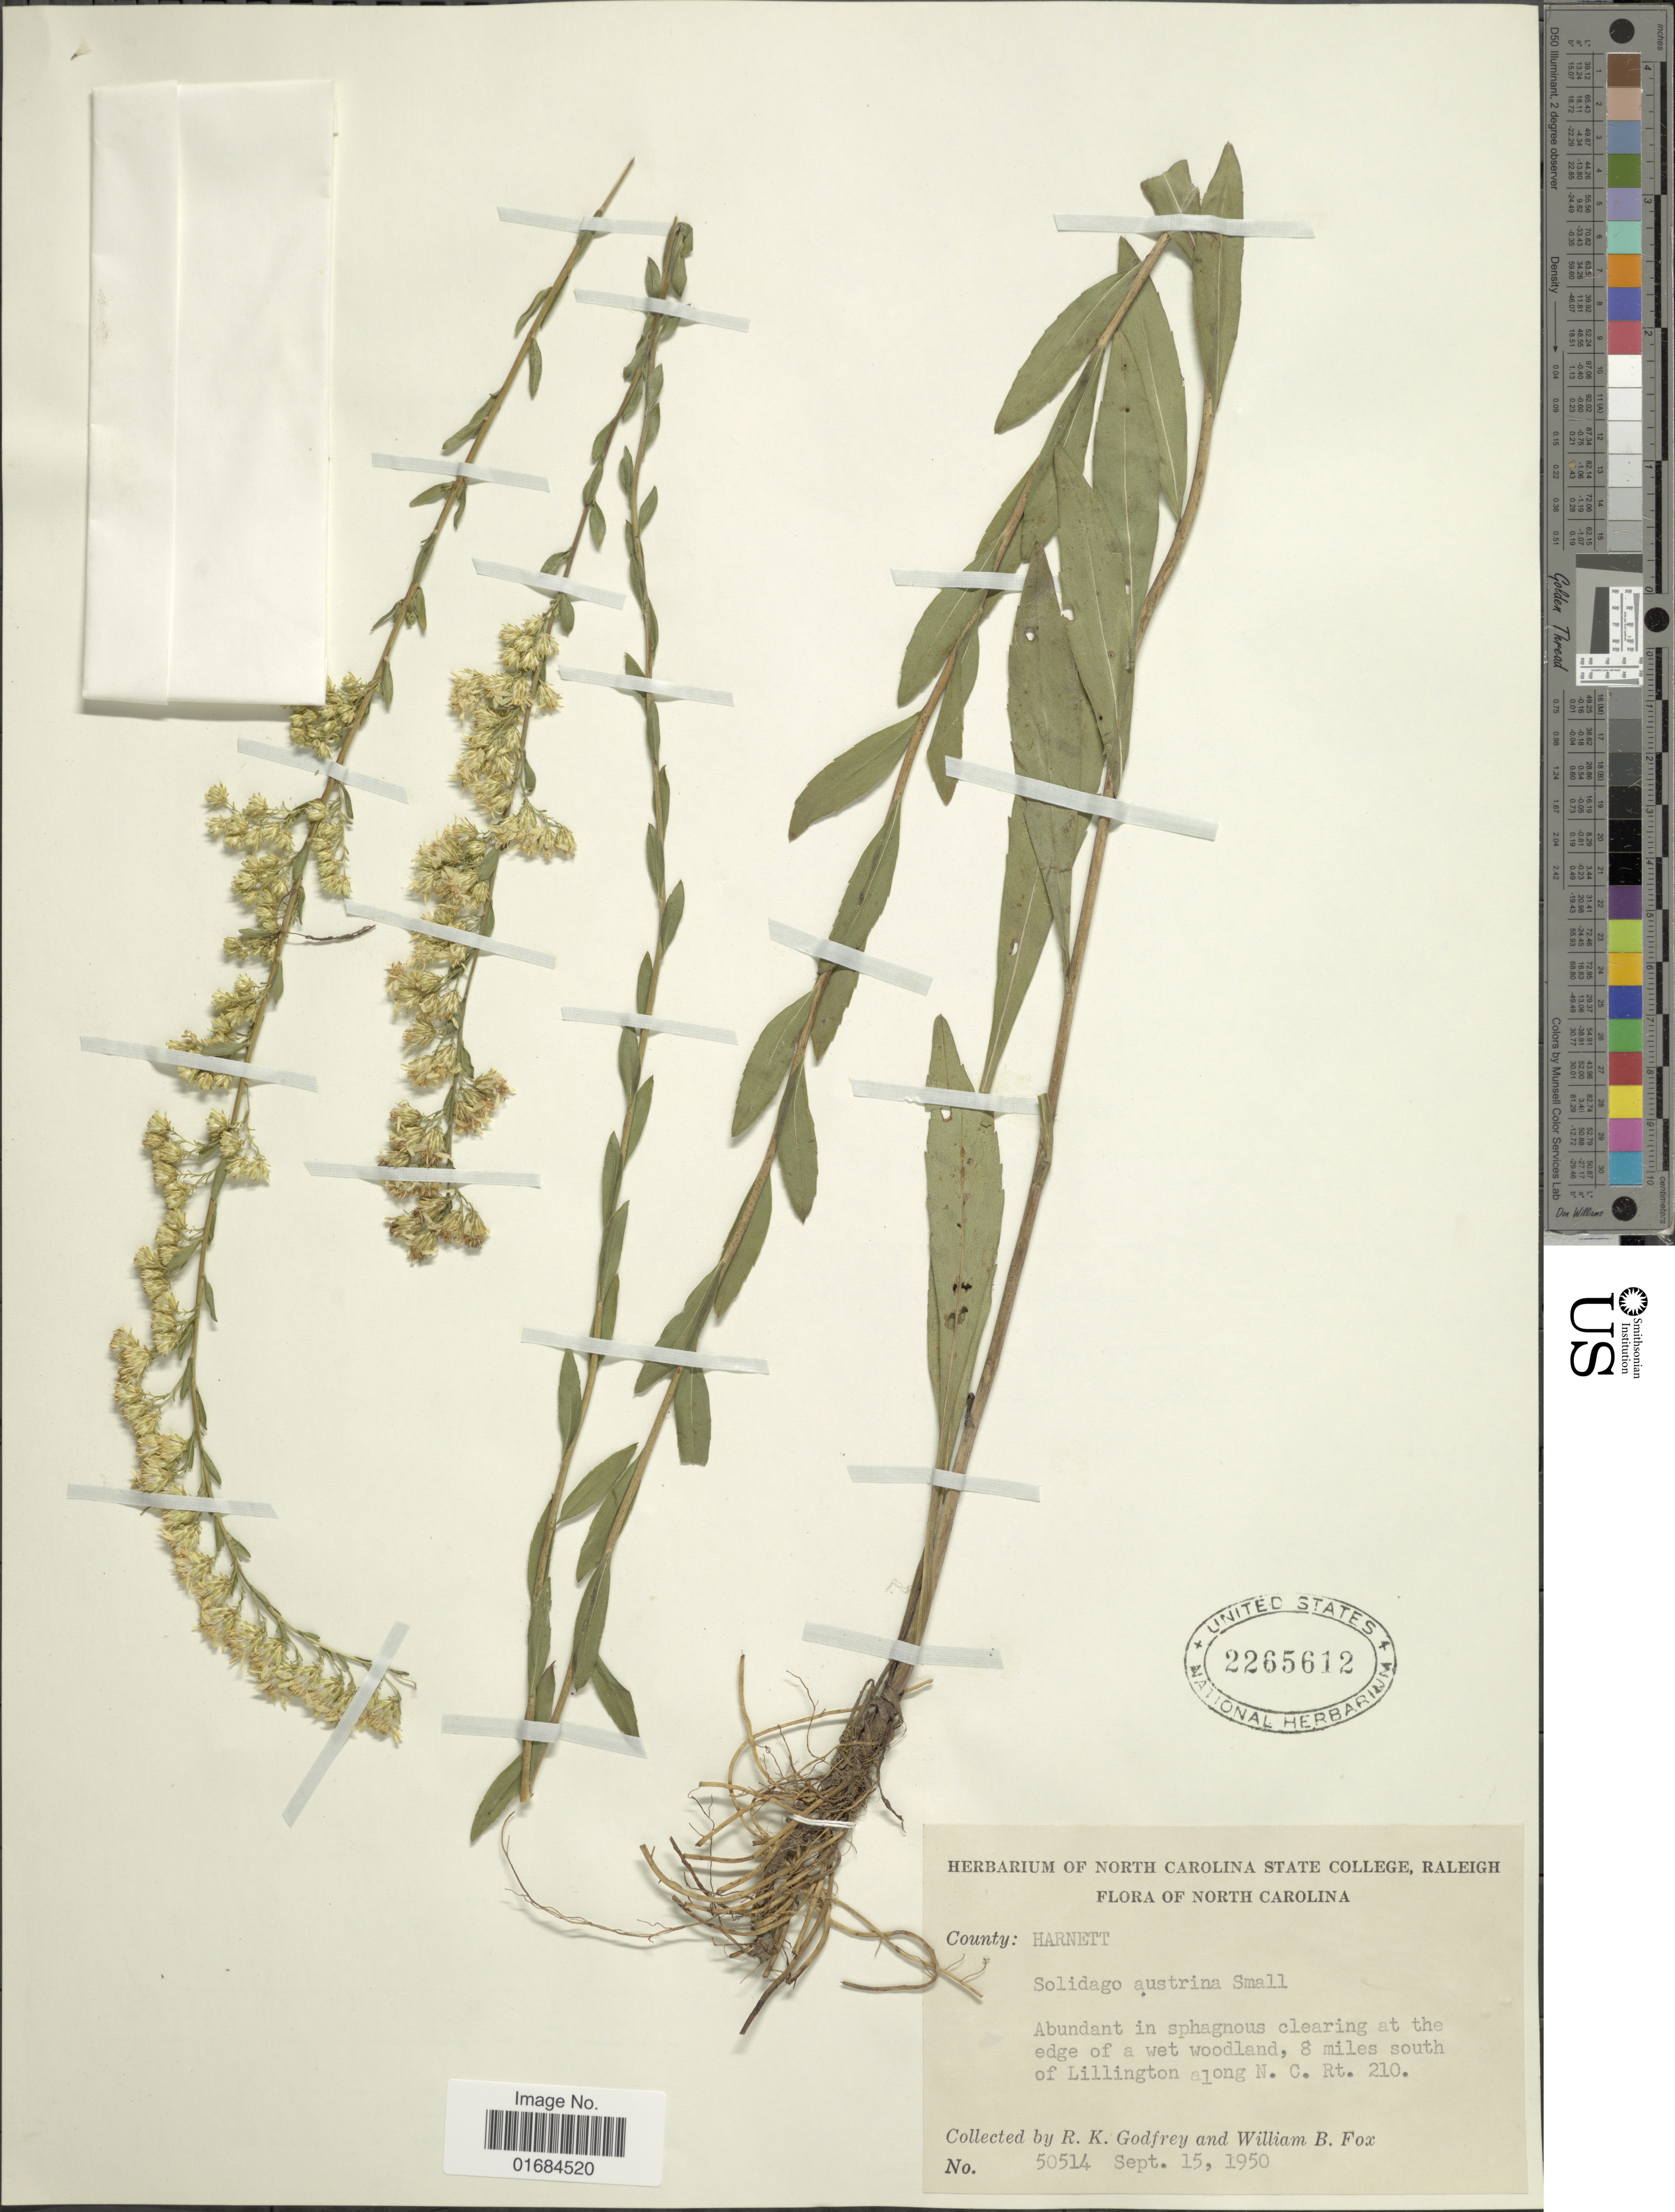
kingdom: Plantae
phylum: Tracheophyta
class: Magnoliopsida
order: Asterales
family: Asteraceae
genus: Solidago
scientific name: Solidago austrina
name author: Small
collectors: R. K. Godfrey & W. B. Fox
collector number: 50514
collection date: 1950-09-15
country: United States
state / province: North Carolina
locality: County Harnett, clearing at the edge of a wet Woodland, 8 miles south of Lillington along N. C. Rt. 210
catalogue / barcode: US 2265612